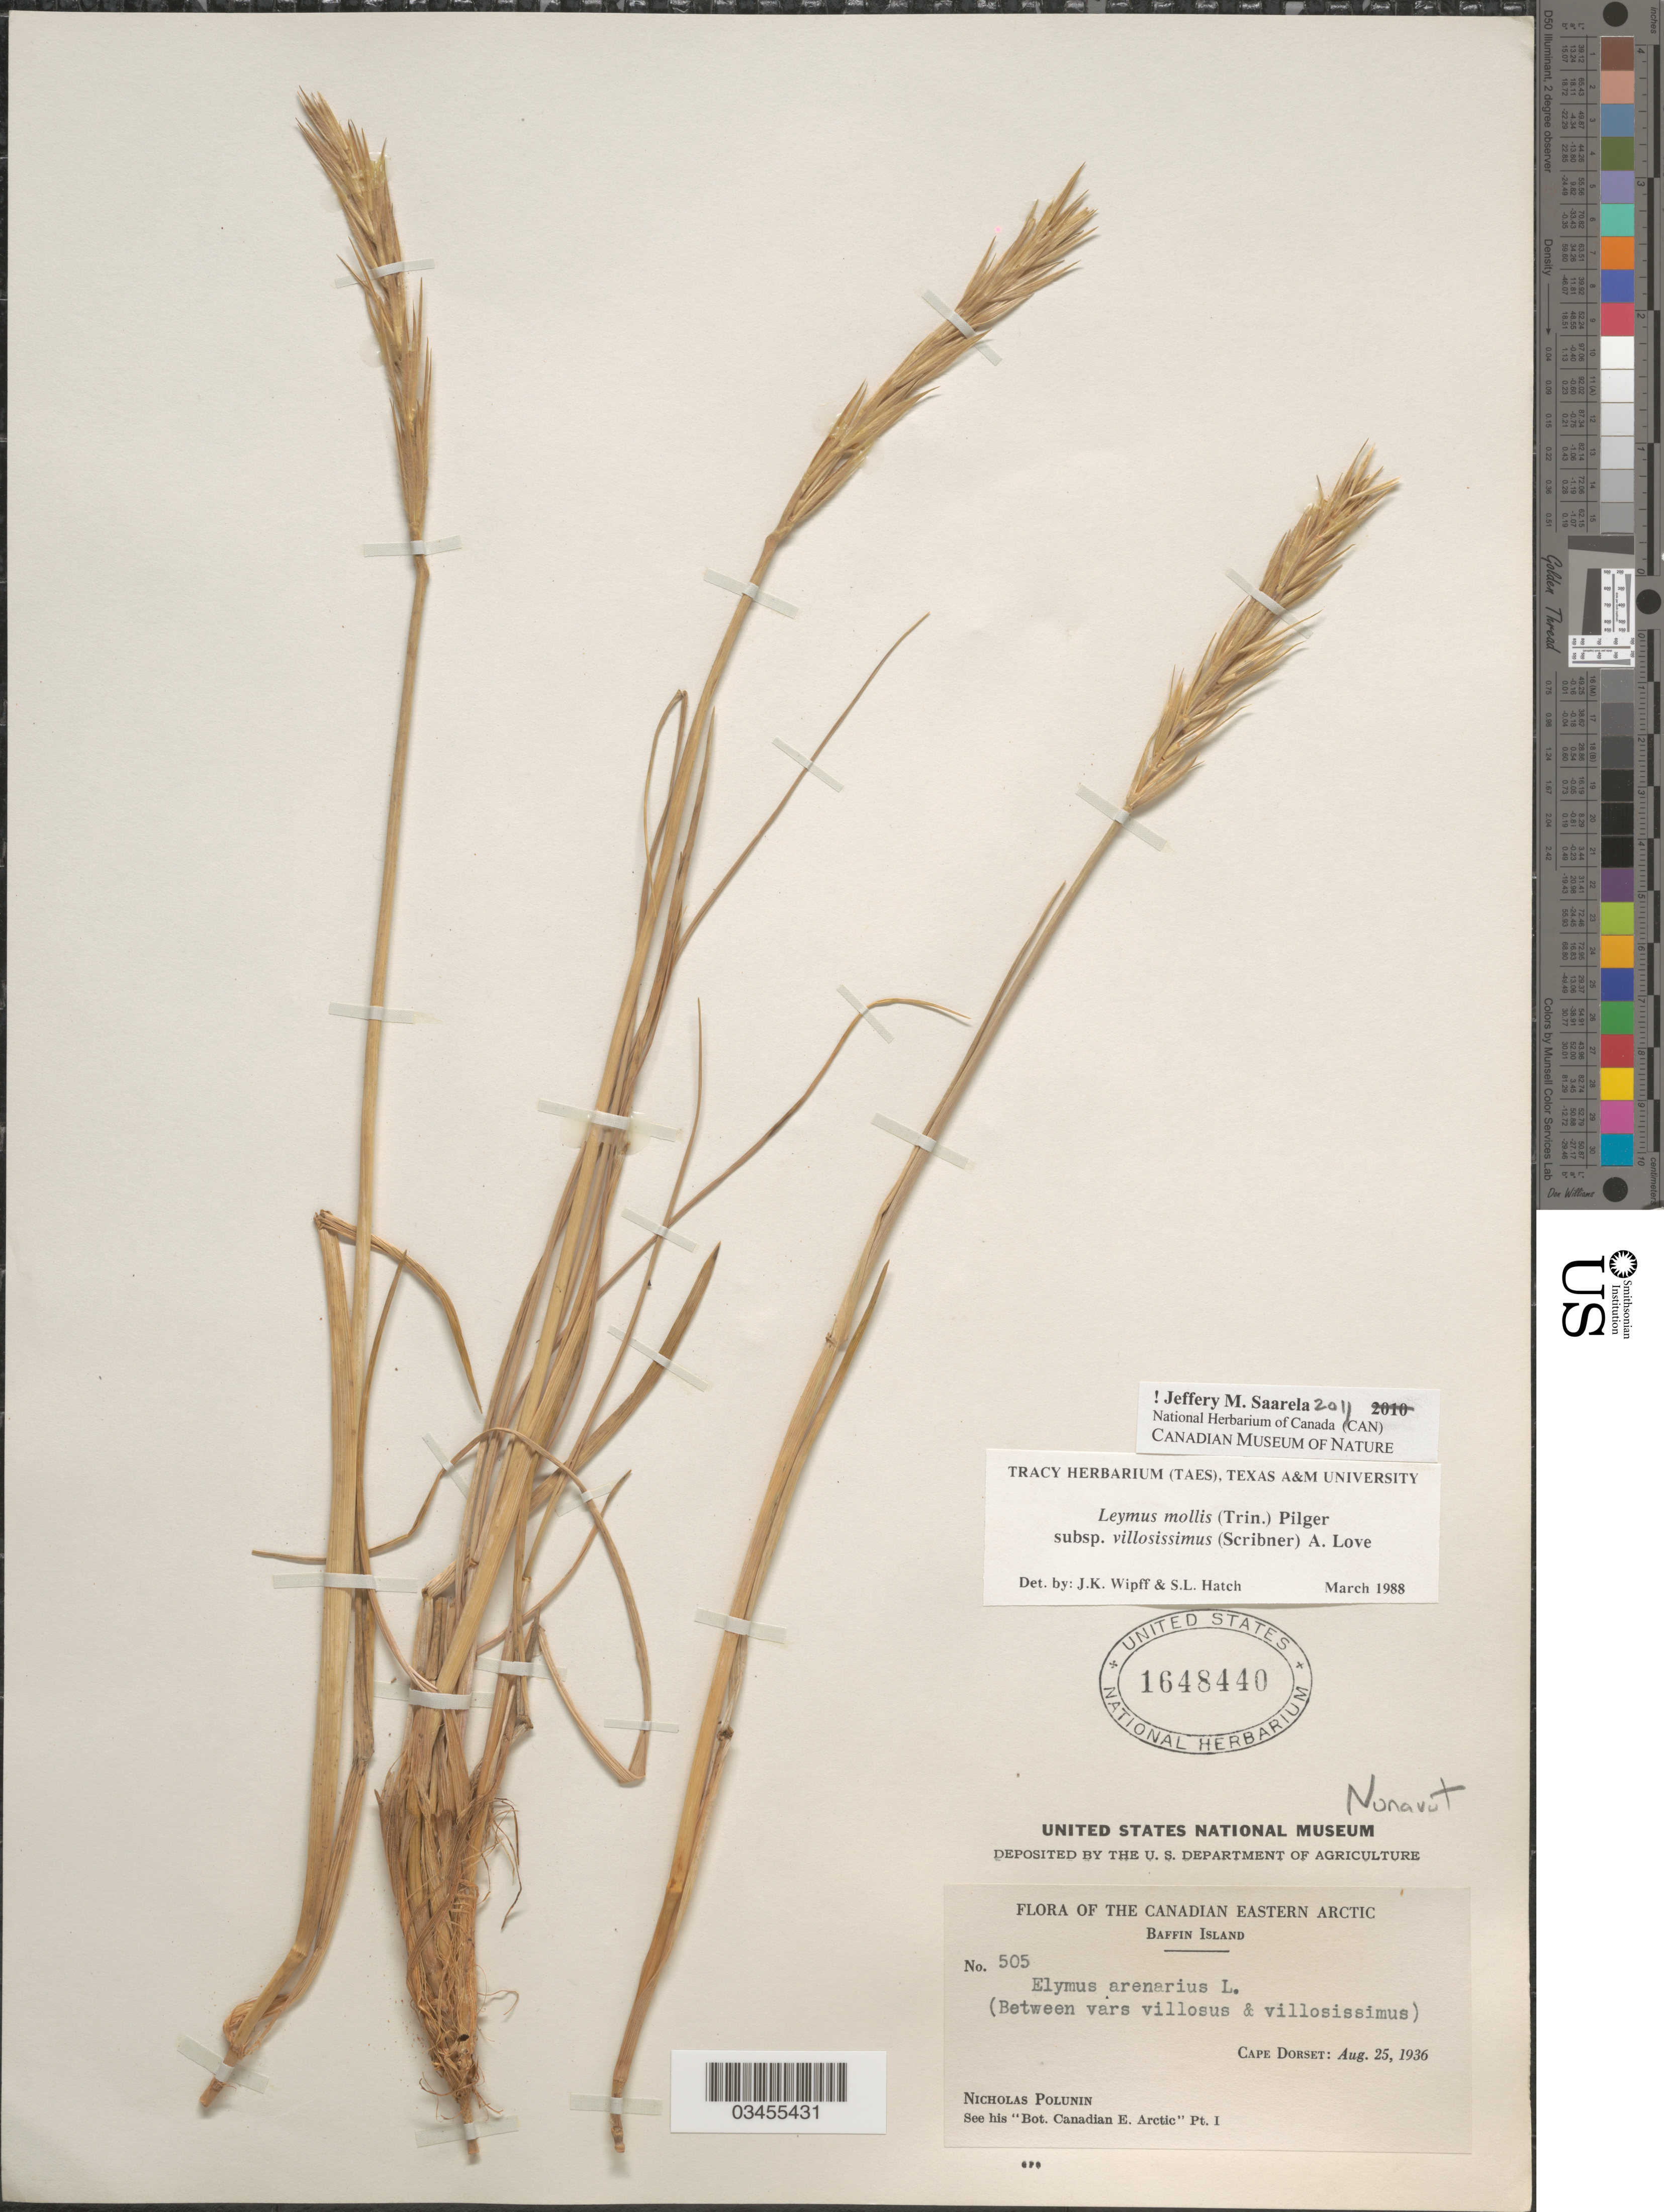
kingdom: Plantae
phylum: Tracheophyta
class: Liliopsida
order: Poales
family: Poaceae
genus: Leymus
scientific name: Leymus mollis subsp. villosissimus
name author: (Scribn.) Á. Löve & D. Löve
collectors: N. V. Polunin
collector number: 505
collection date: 1936-08-25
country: Canada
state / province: Nunavut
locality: The Canadian Eastern Arctic. Baffin Island. Cape Dorset.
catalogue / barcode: US 1648440